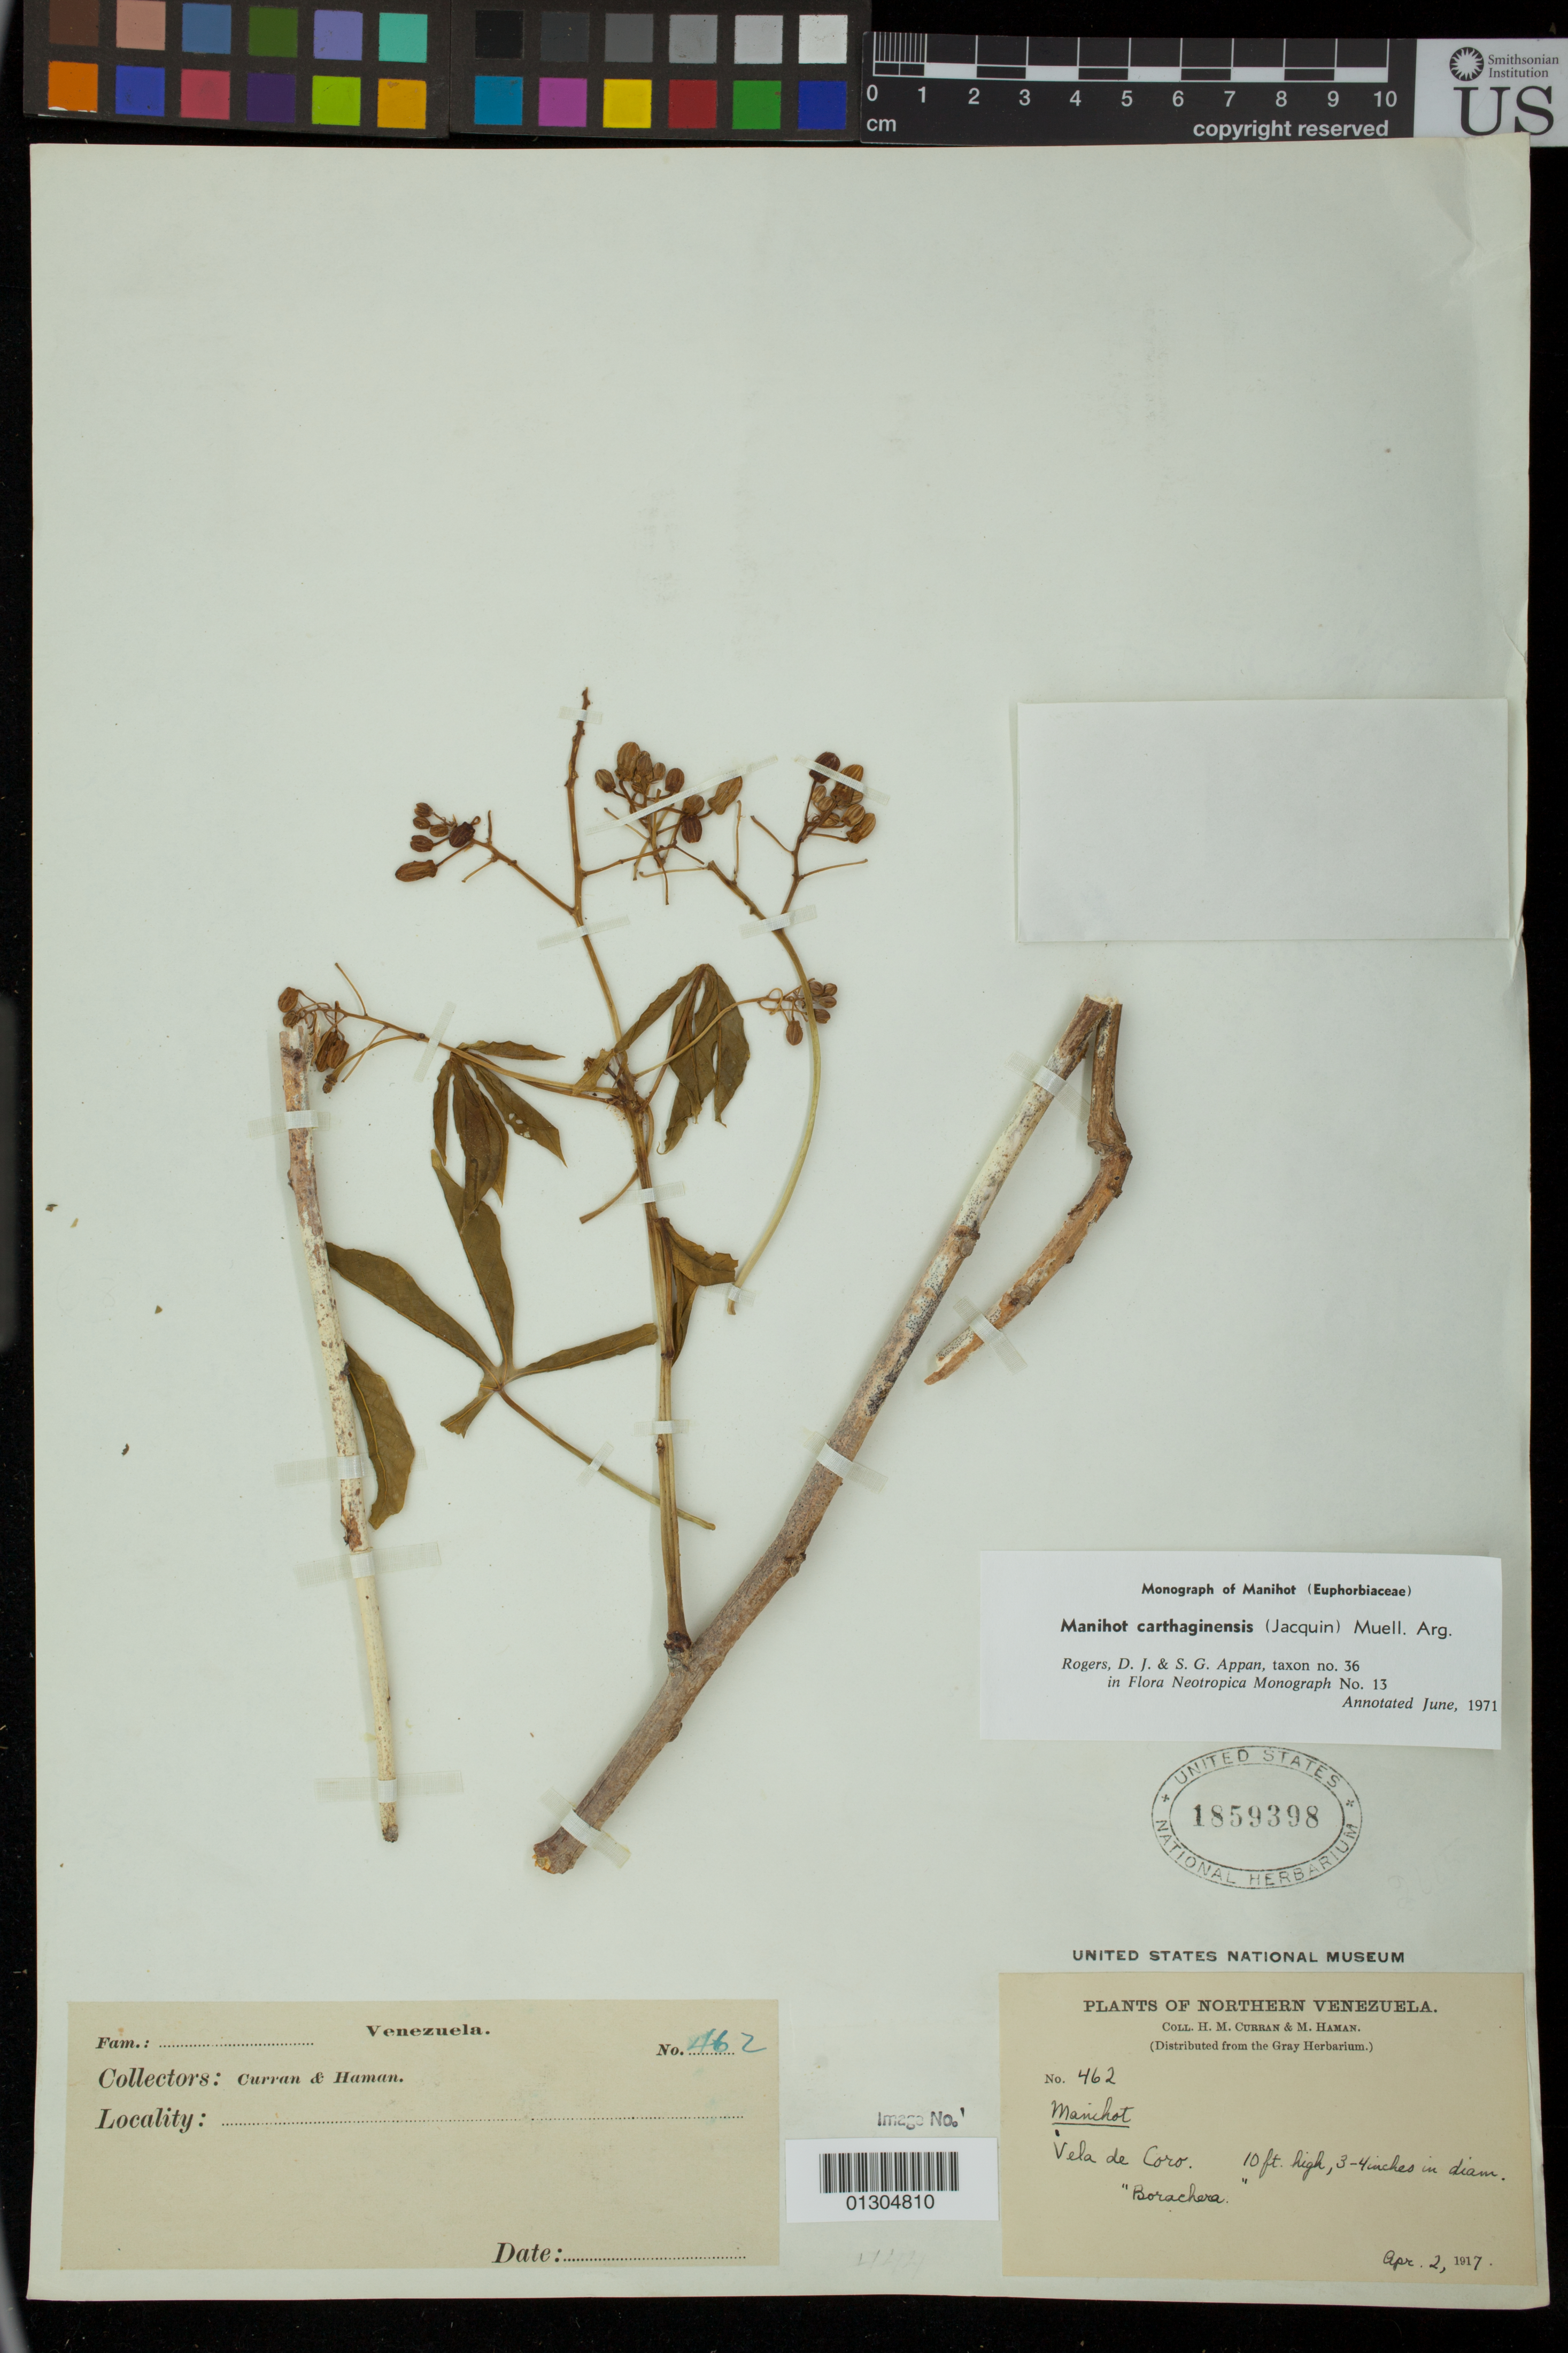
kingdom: Plantae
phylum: Tracheophyta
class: Magnoliopsida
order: Malpighiales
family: Euphorbiaceae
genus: Manihot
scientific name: Manihot carthagenensis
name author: (Jacq.) Müll. Arg.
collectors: H. M. Curran & M. Haman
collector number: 462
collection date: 1917-04-02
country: Venezuela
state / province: Falcón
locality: Vela de Coro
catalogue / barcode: US 1859398